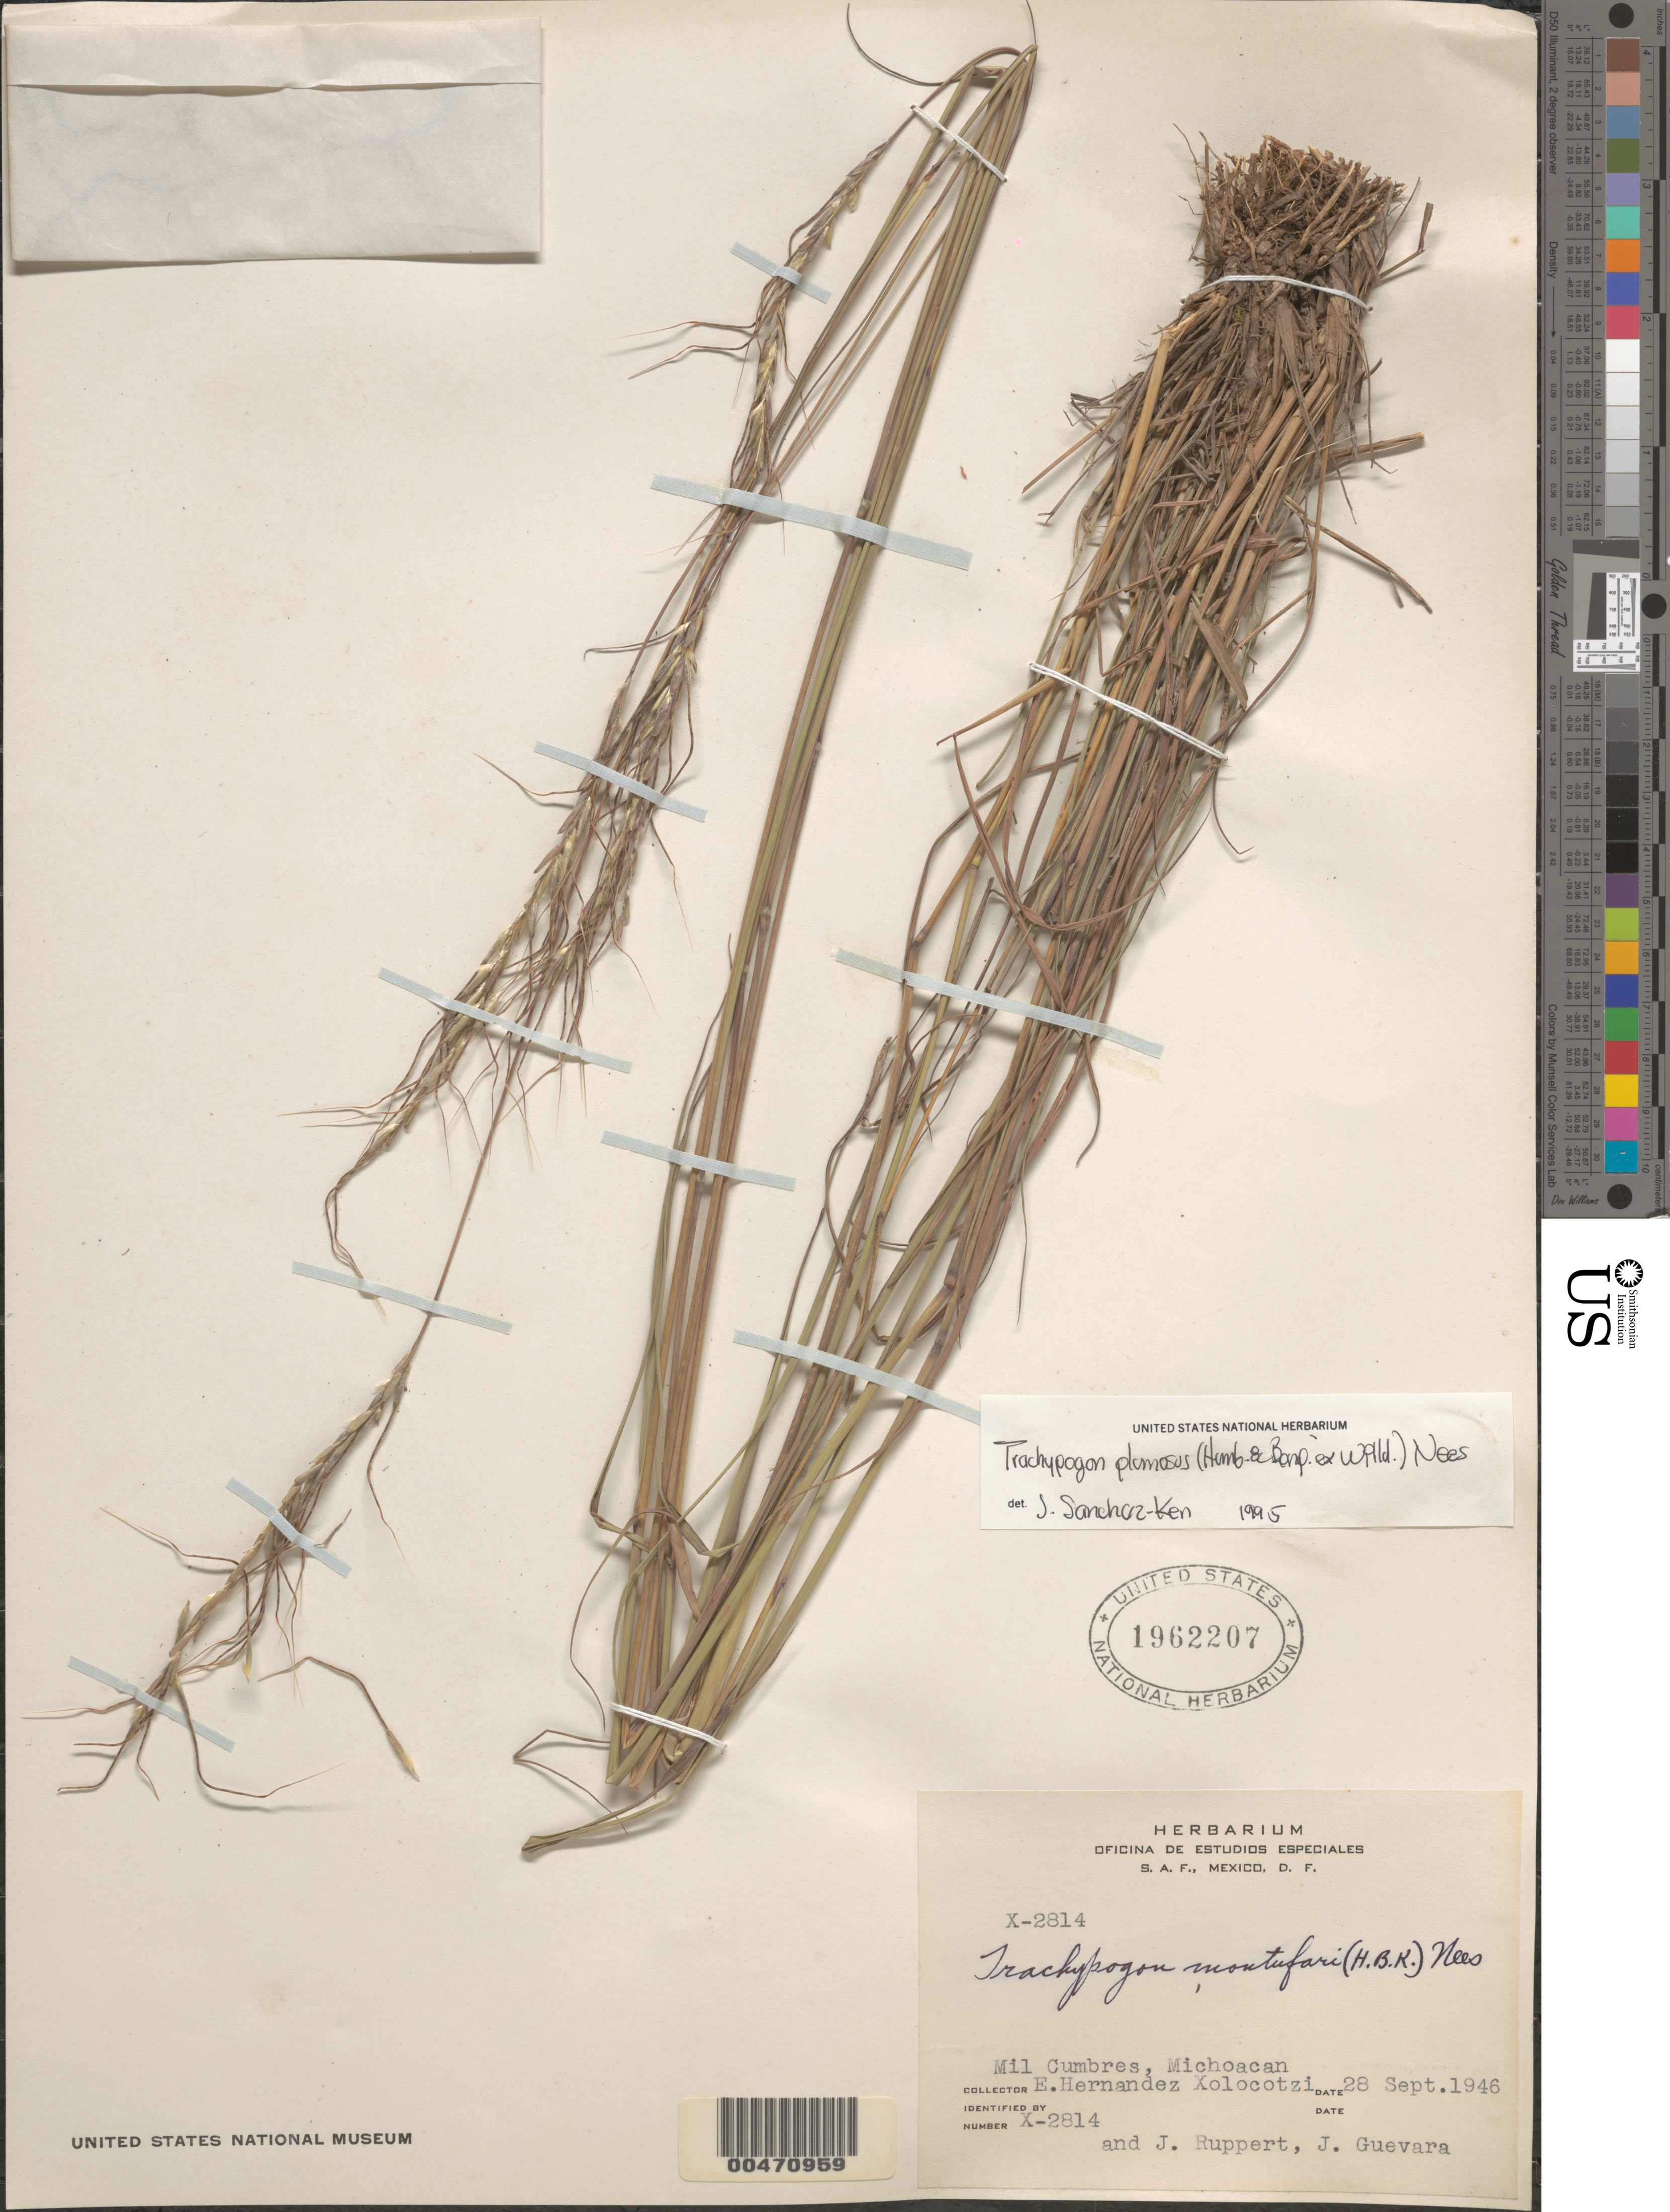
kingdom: Plantae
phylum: Tracheophyta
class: Liliopsida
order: Poales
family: Poaceae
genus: Trachypogon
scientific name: Trachypogon plumosus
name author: (Humb. & Bonpl.) Nees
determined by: Sánchez-Ken, J. G.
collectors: E. I. Hernández-X., J. Ruppert & J. Guevara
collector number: X-2814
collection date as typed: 28 Sep 1946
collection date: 1946-09-28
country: Mexico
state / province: Michoacán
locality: Mil Cumbres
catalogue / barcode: US 1962207